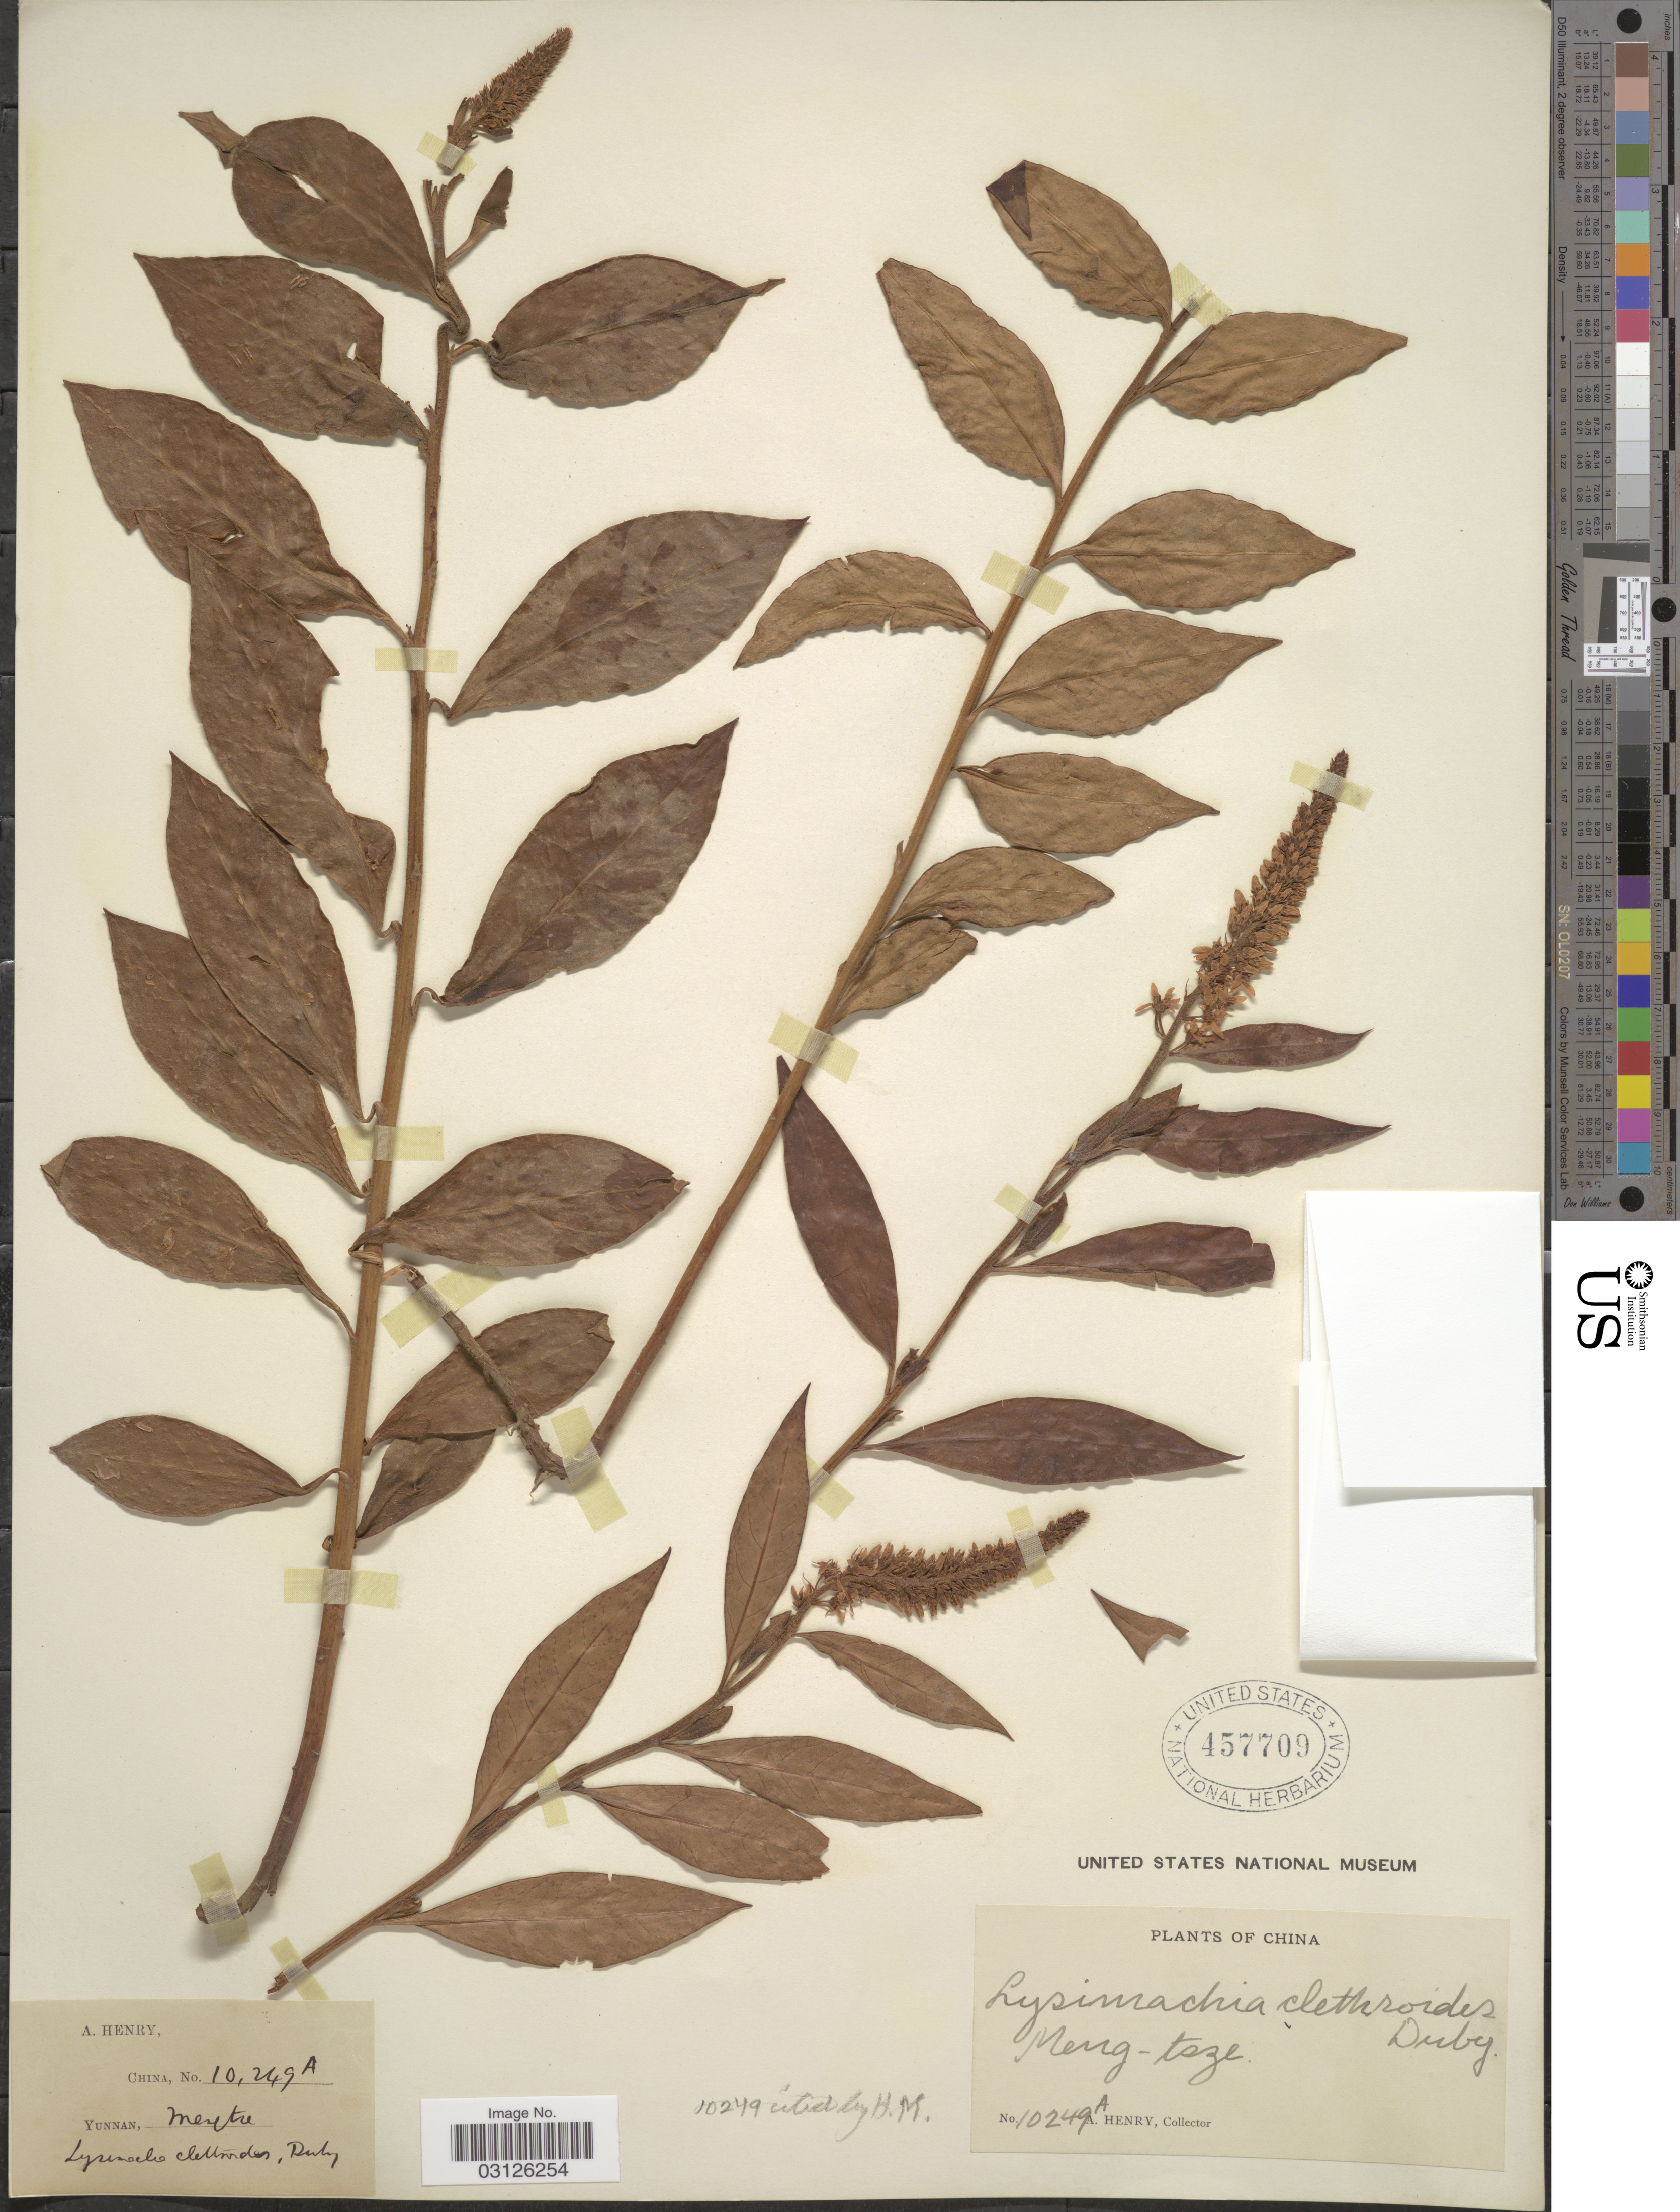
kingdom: Plantae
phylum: Tracheophyta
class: Magnoliopsida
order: Ericales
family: Primulaceae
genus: Lysimachia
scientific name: Lysimachia clethroides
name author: Duby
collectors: A. Henry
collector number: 10249 A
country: China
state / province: Yunnan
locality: Meng-tsze.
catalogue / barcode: US 457709